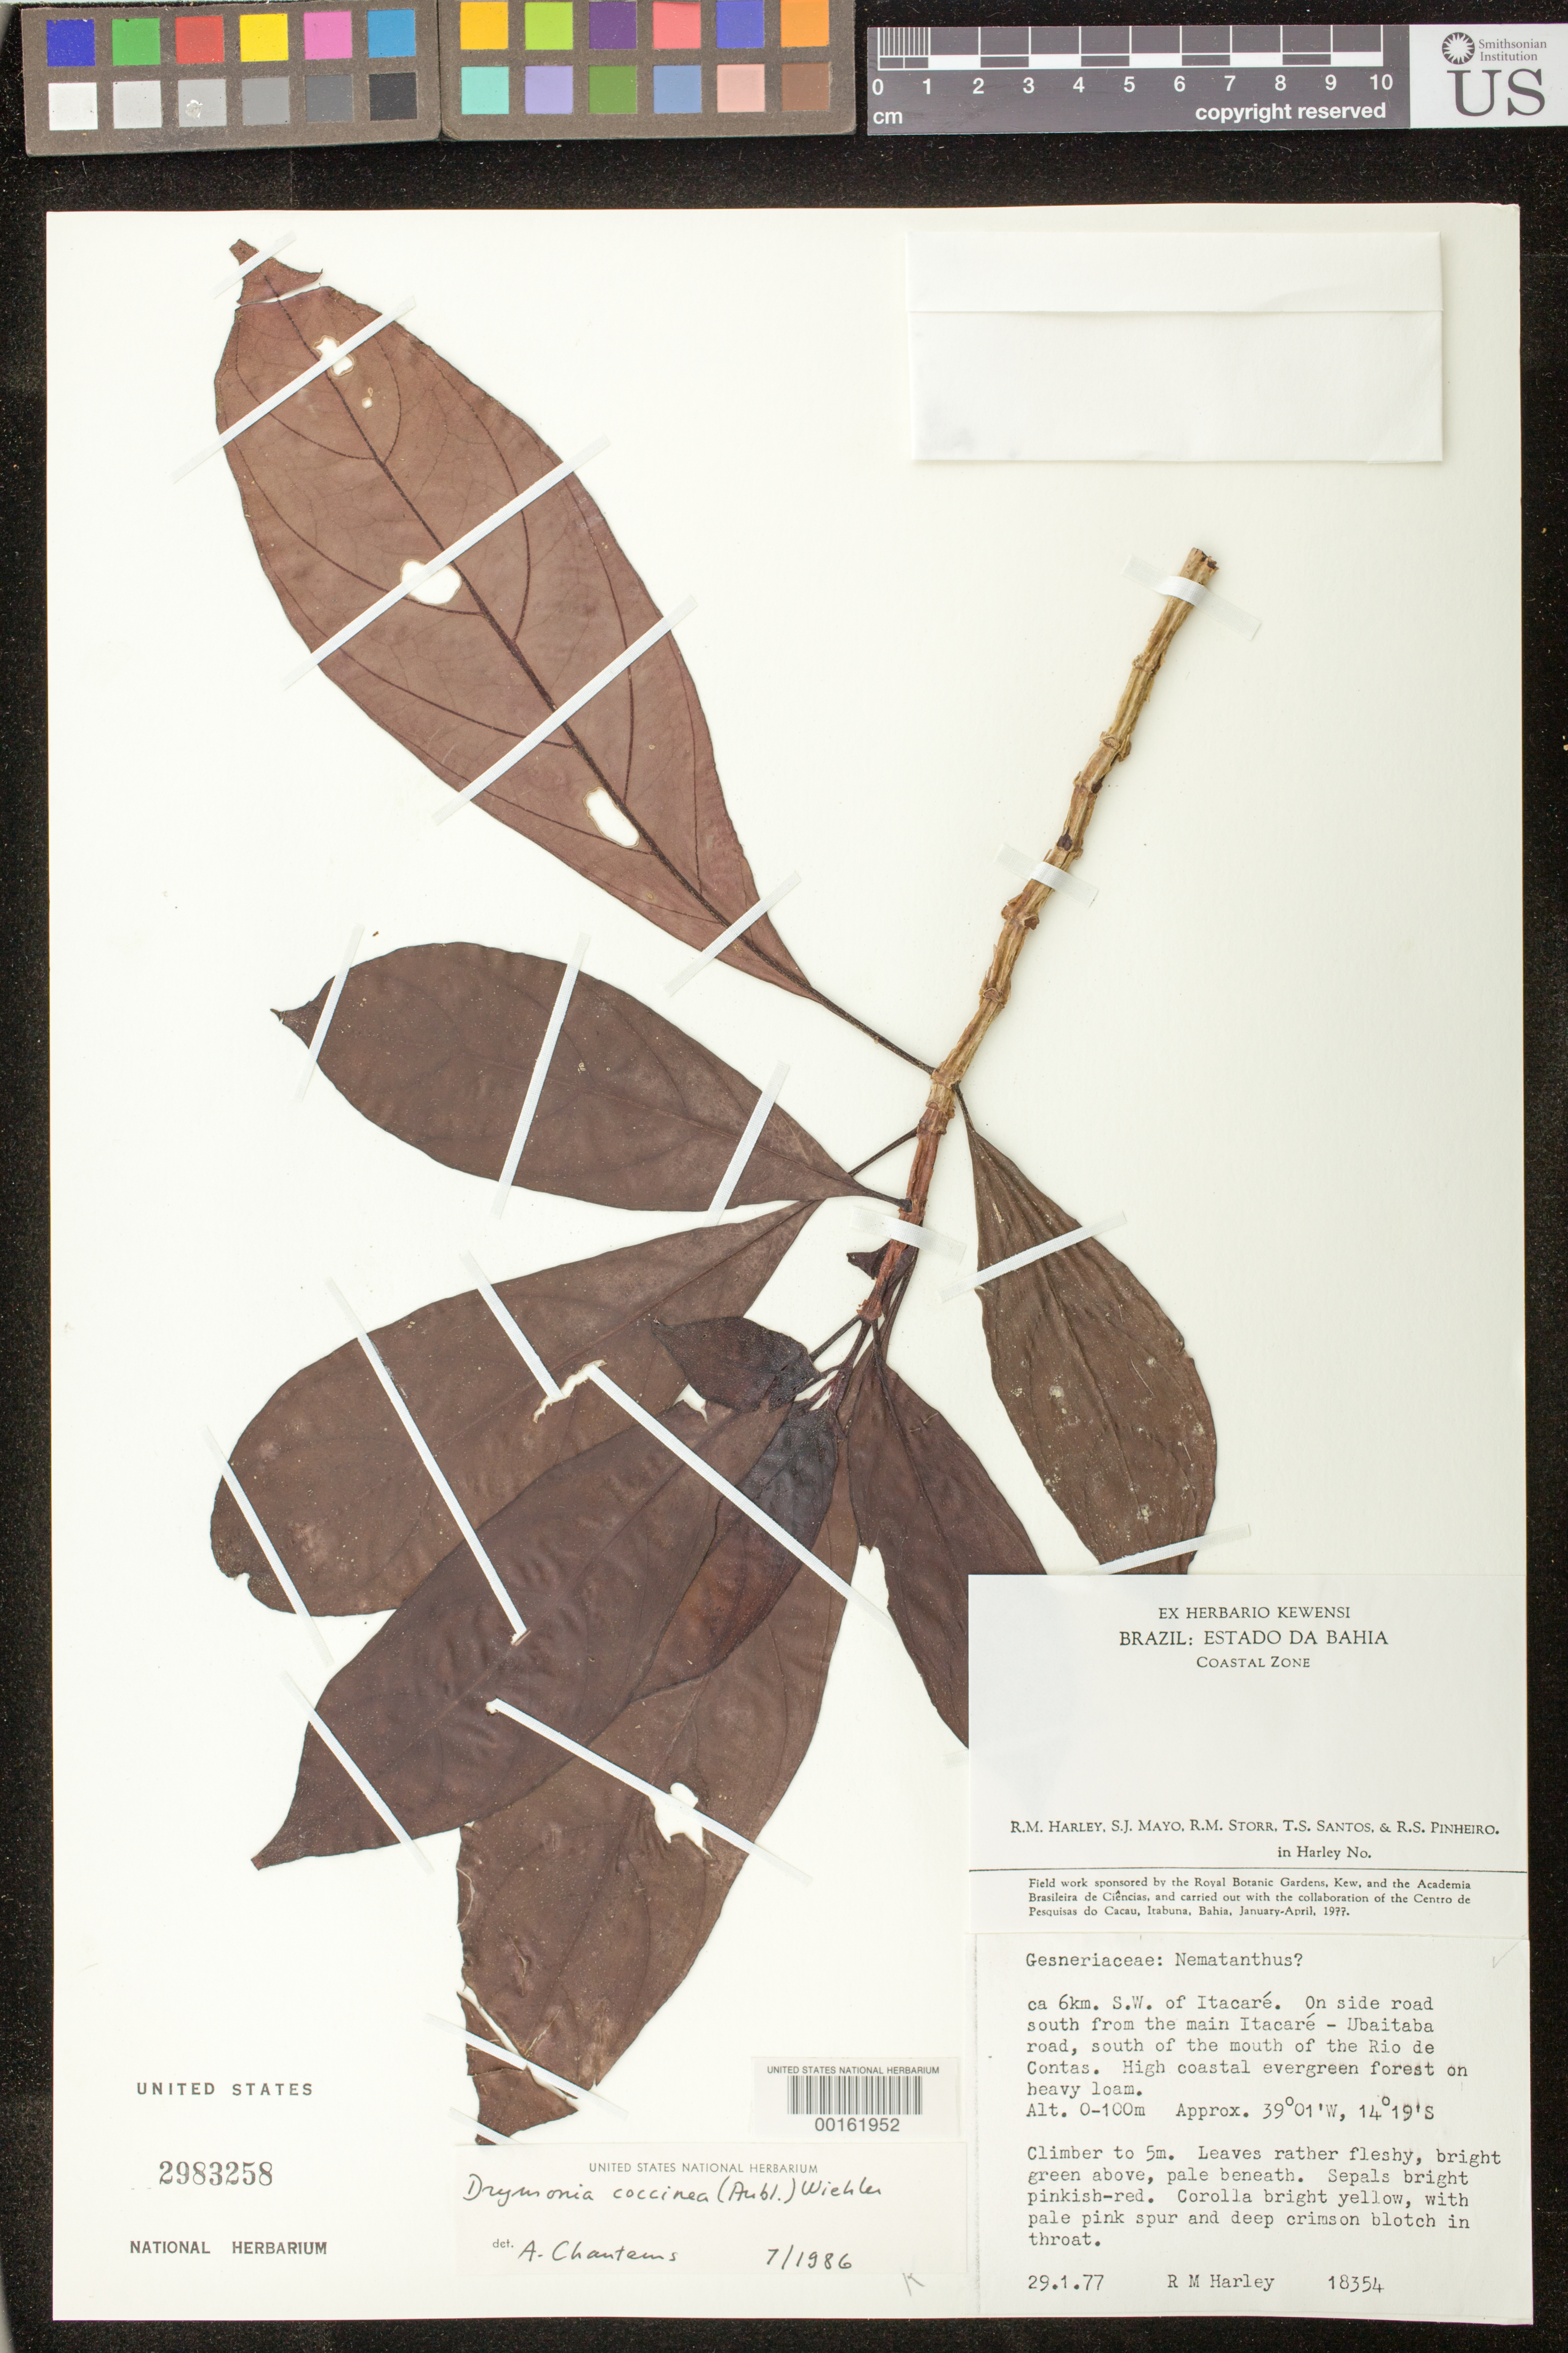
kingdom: Plantae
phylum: Tracheophyta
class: Magnoliopsida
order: Lamiales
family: Gesneriaceae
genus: Drymonia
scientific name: Drymonia coccinea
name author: (Aubl.) Wiehler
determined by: Chautems, A. P.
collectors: R. M. Harley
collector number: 18354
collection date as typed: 29 Jan 1977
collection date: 1977-01-29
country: Brazil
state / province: Bahia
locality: About 6 km SW of Itacare, on side road S from the main Itacare- Ubaitaba road, S of the mouth of the Rio de Contas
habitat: High coastal evergreen forest on heavy loam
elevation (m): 0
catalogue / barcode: US 2983258